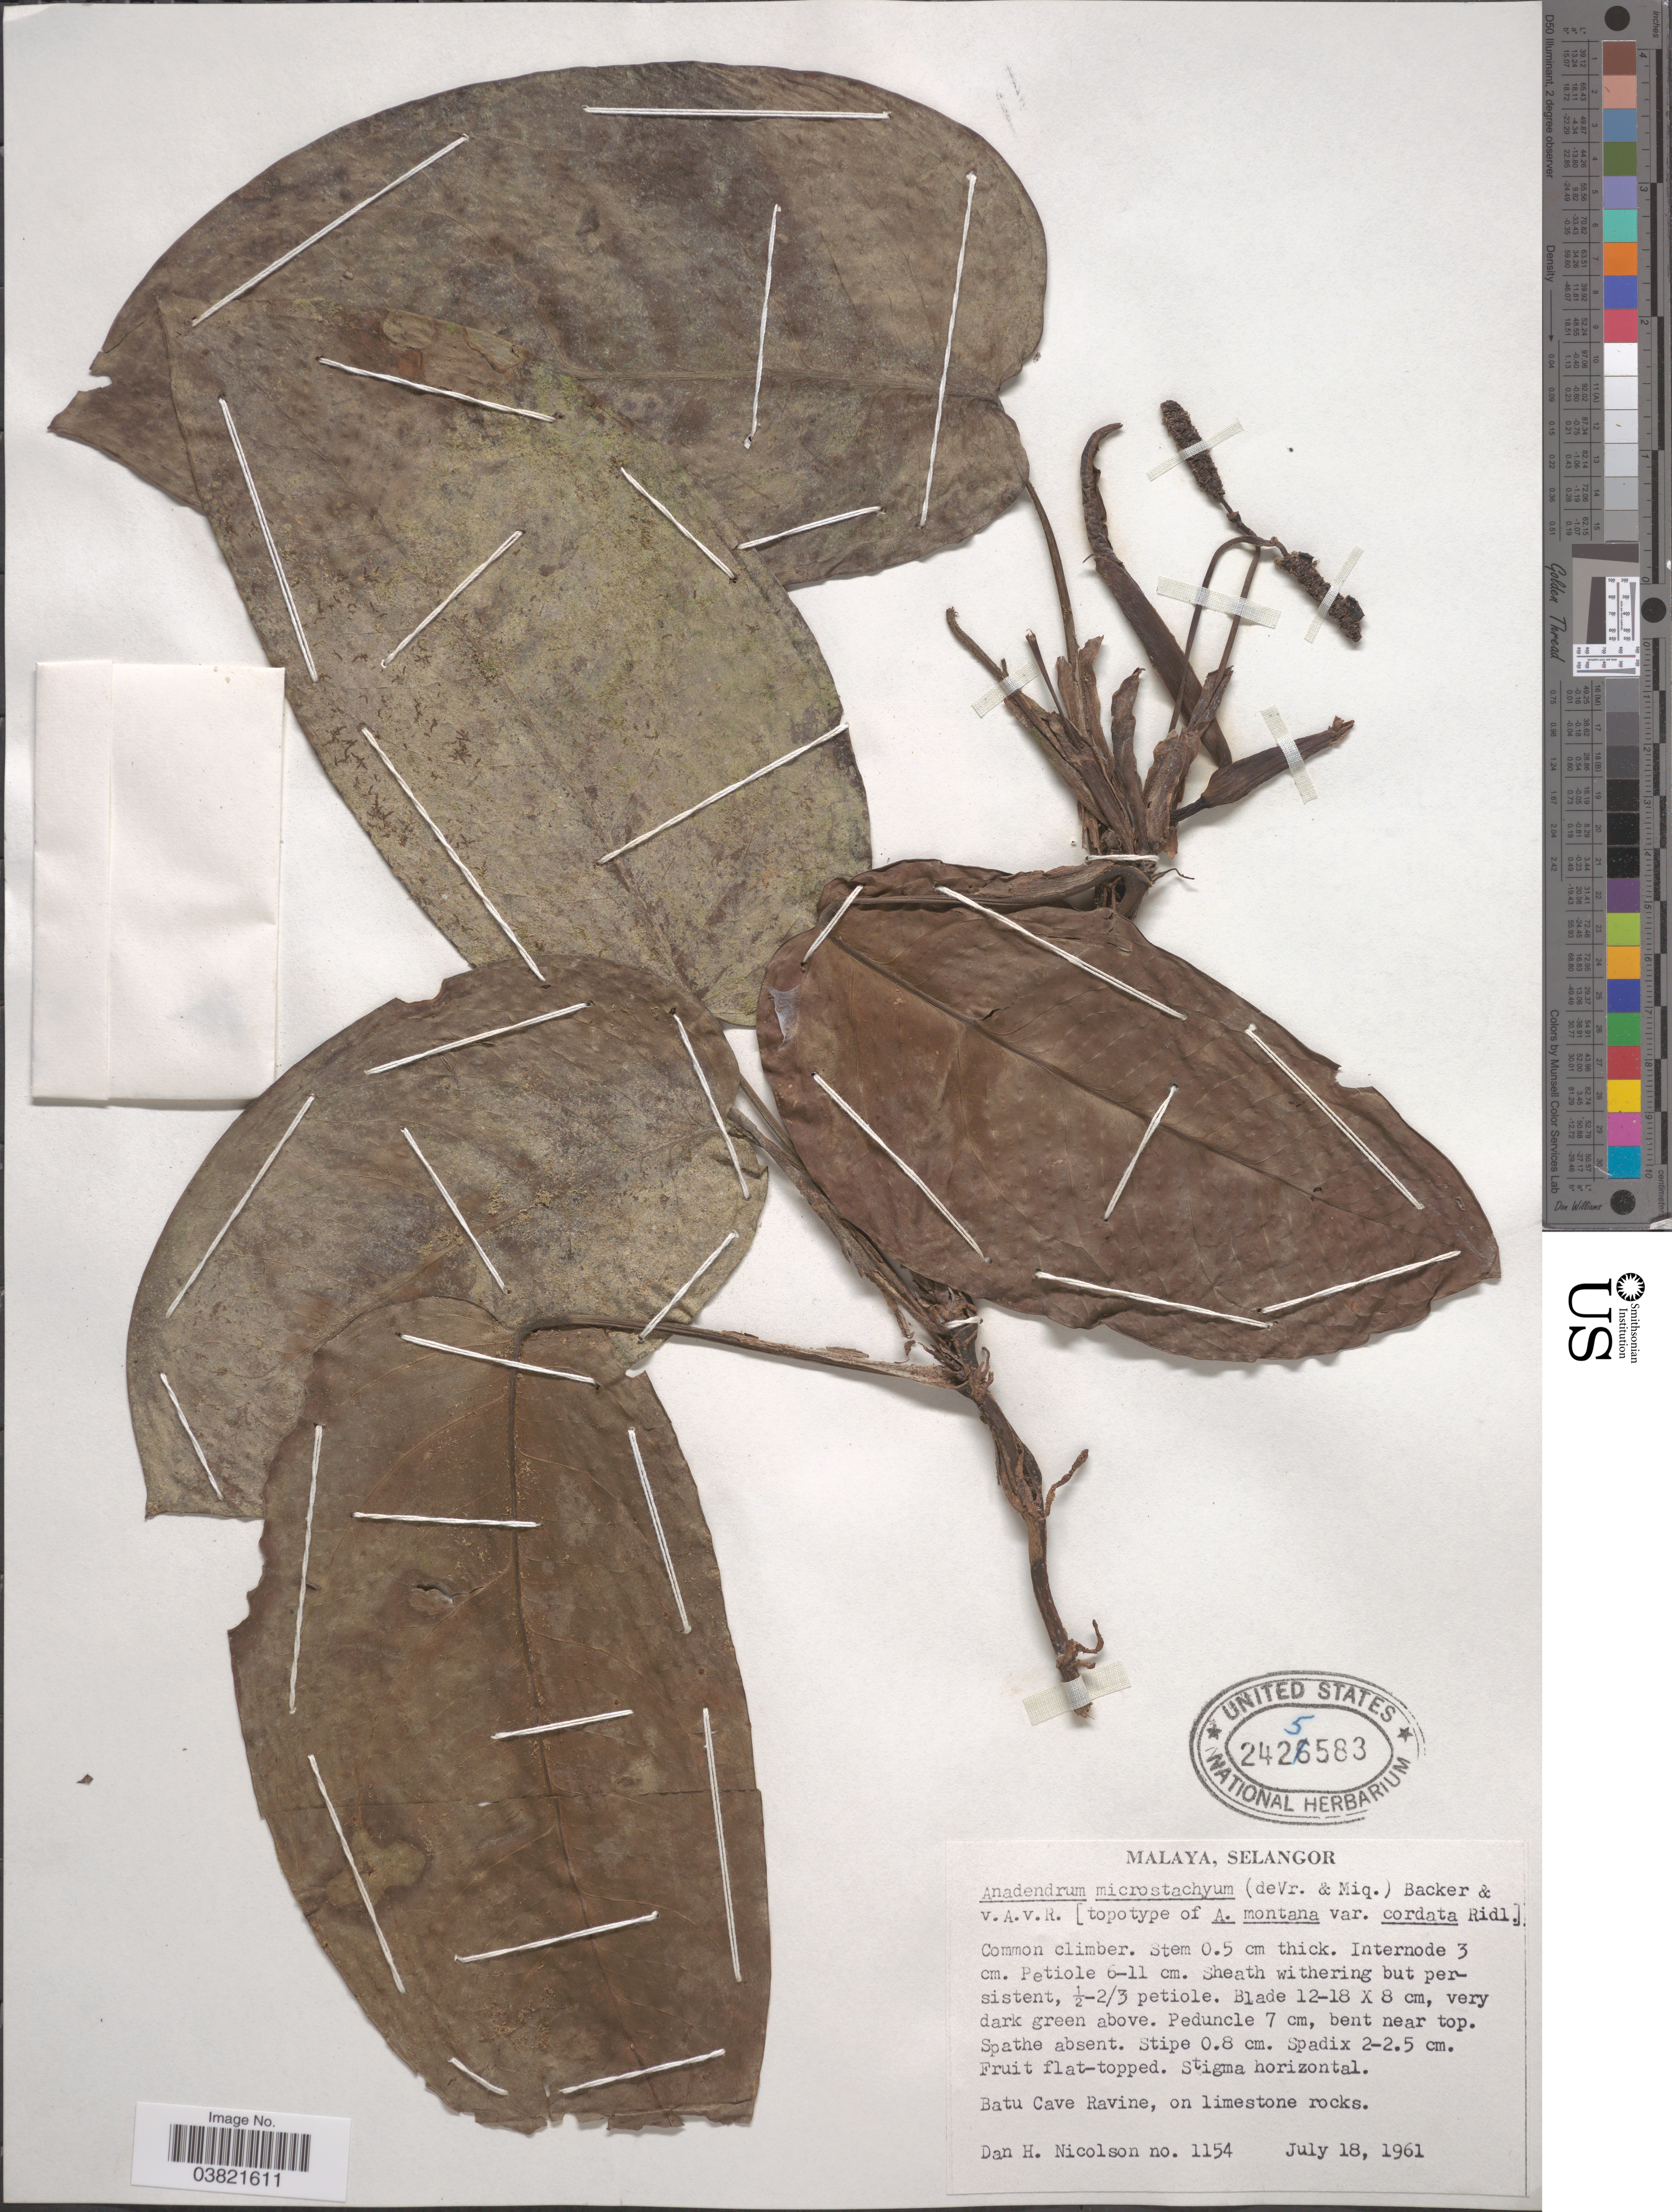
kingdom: Plantae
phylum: Tracheophyta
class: Liliopsida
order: Alismatales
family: Araceae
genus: Anadendrum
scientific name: Anadendrum microstachyum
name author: (de Vriese & Miq.) Backer & Alderw.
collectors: D. H. Nicolson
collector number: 1154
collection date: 1961-07-18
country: Malaysia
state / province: Selangor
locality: Malaya. Batu Cave Ravine, on limestone rocks.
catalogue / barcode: US 2425583